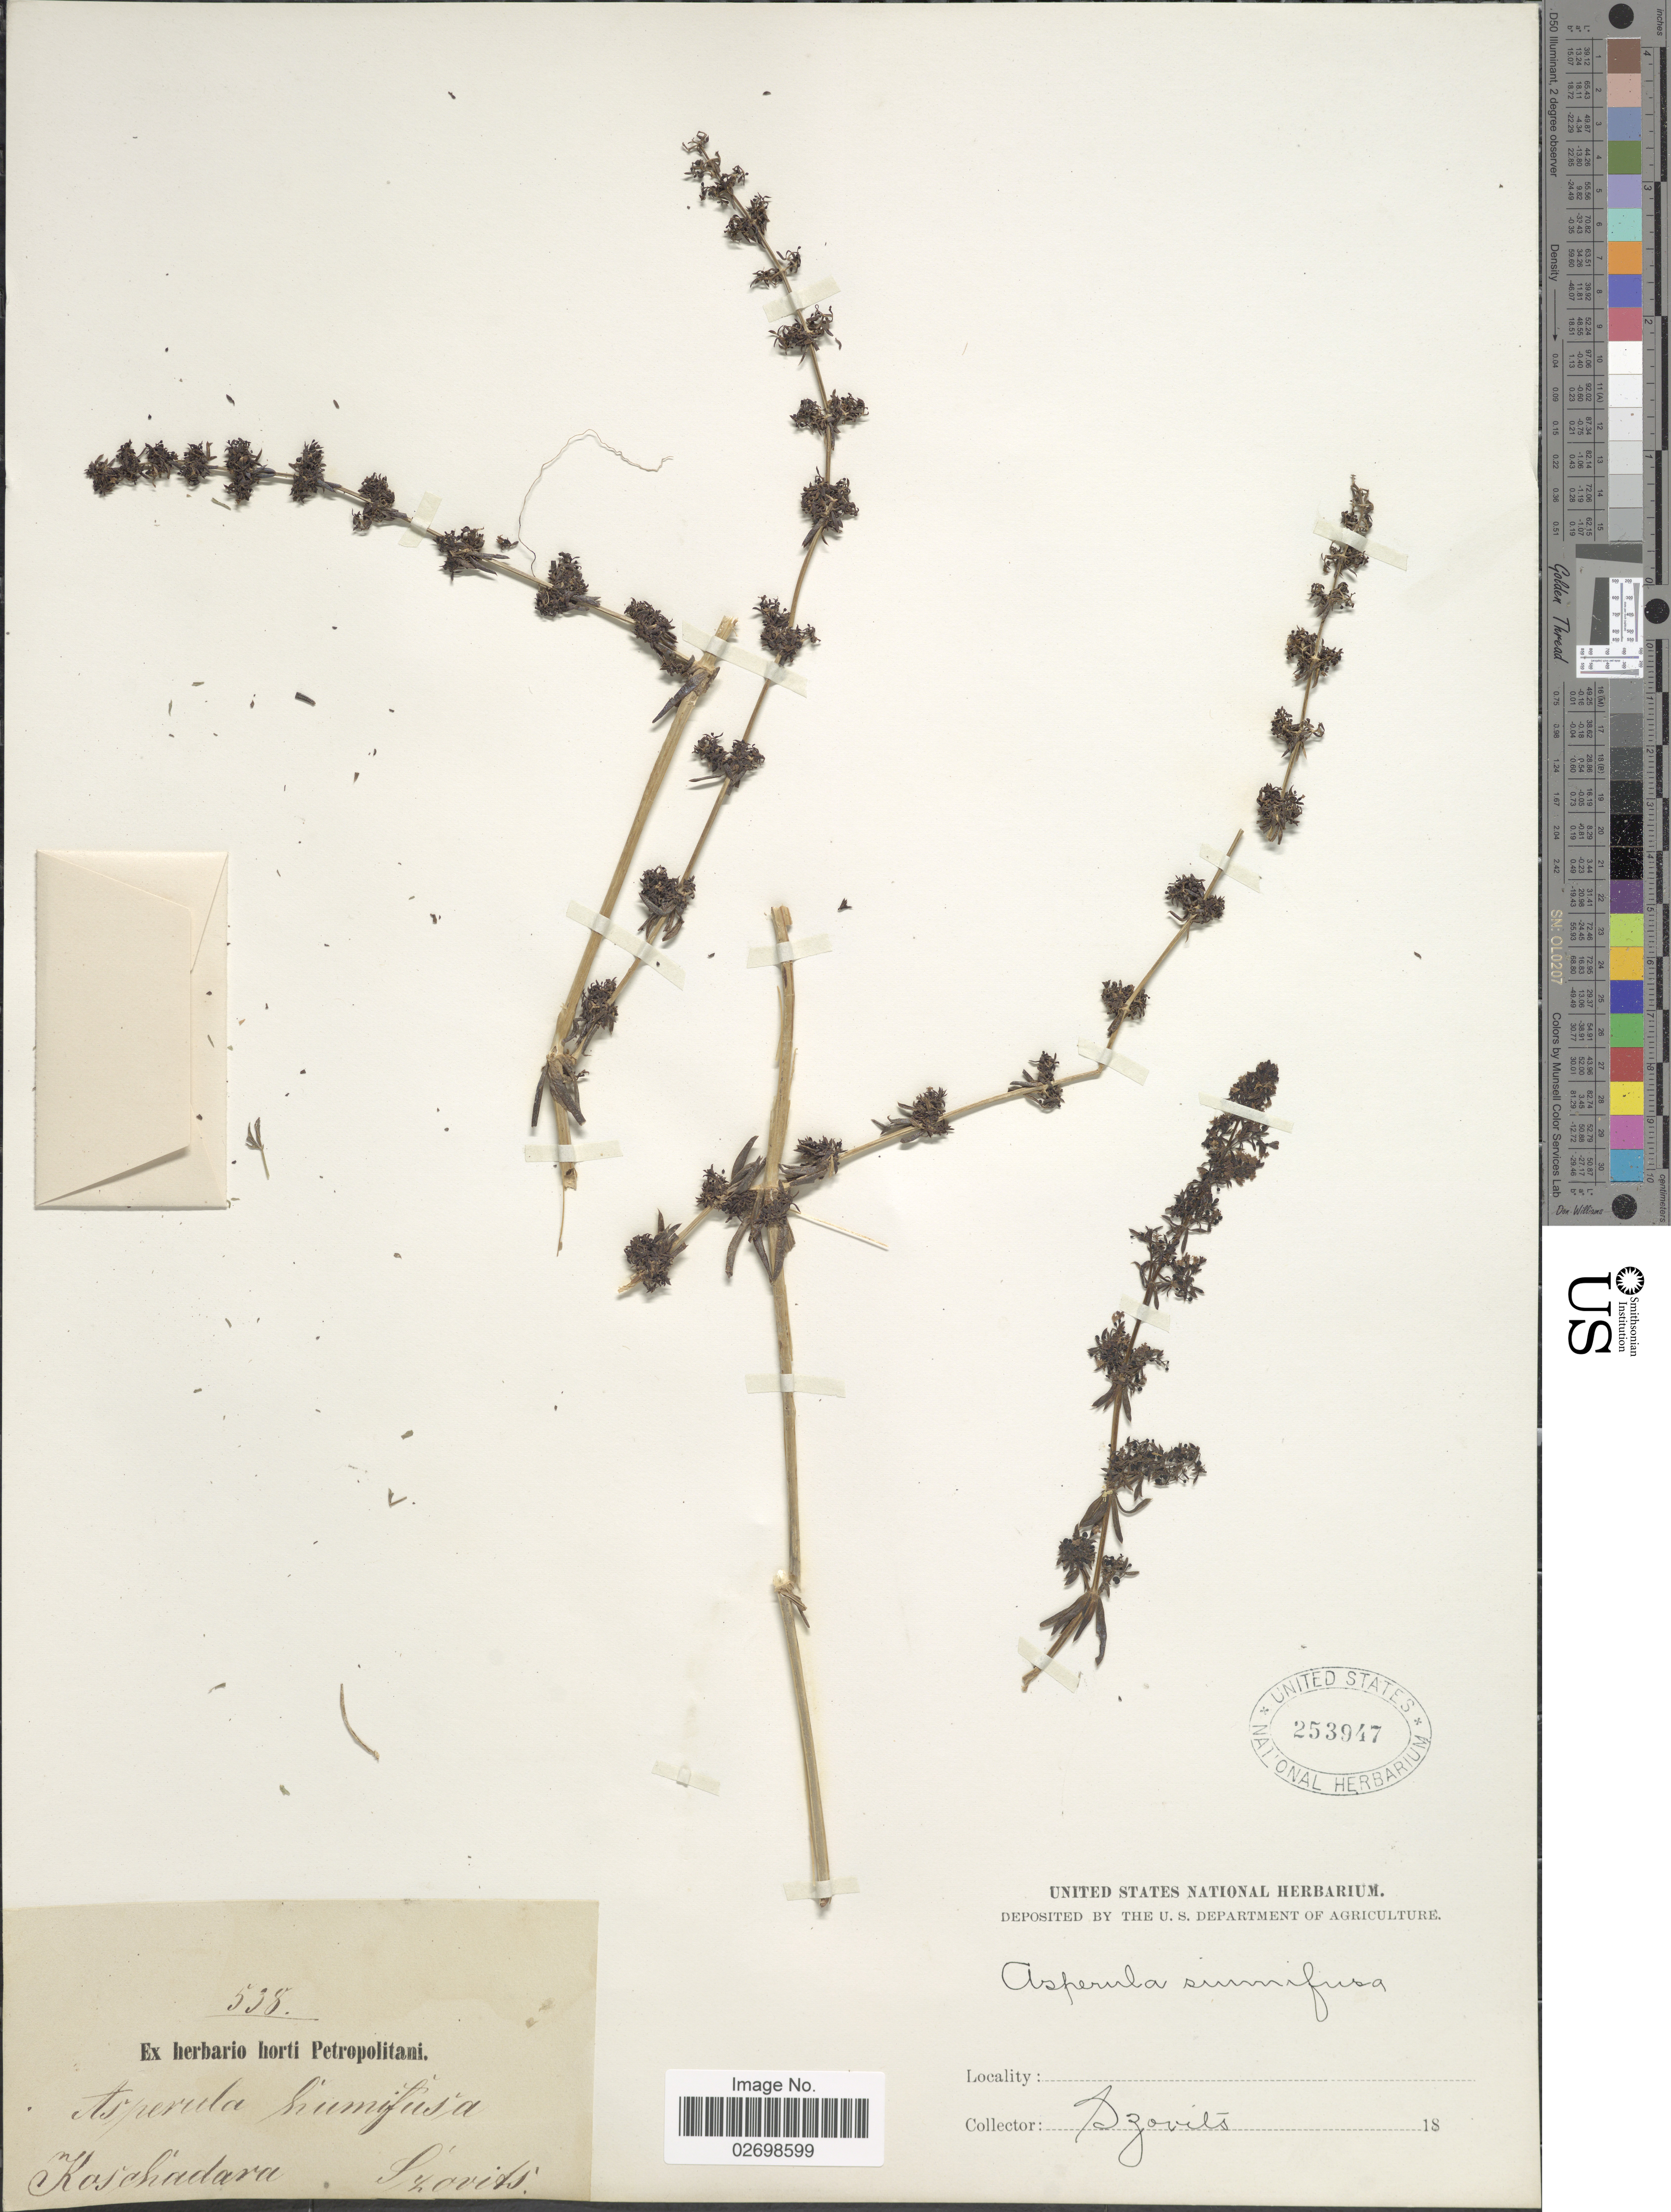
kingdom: Plantae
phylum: Tracheophyta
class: Magnoliopsida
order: Gentianales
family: Rubiaceae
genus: Galium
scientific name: Galium humifusum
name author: M. Bieb.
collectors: Szovits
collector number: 538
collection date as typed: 18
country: Azerbaijan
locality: Koschadara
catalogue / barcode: US 253947